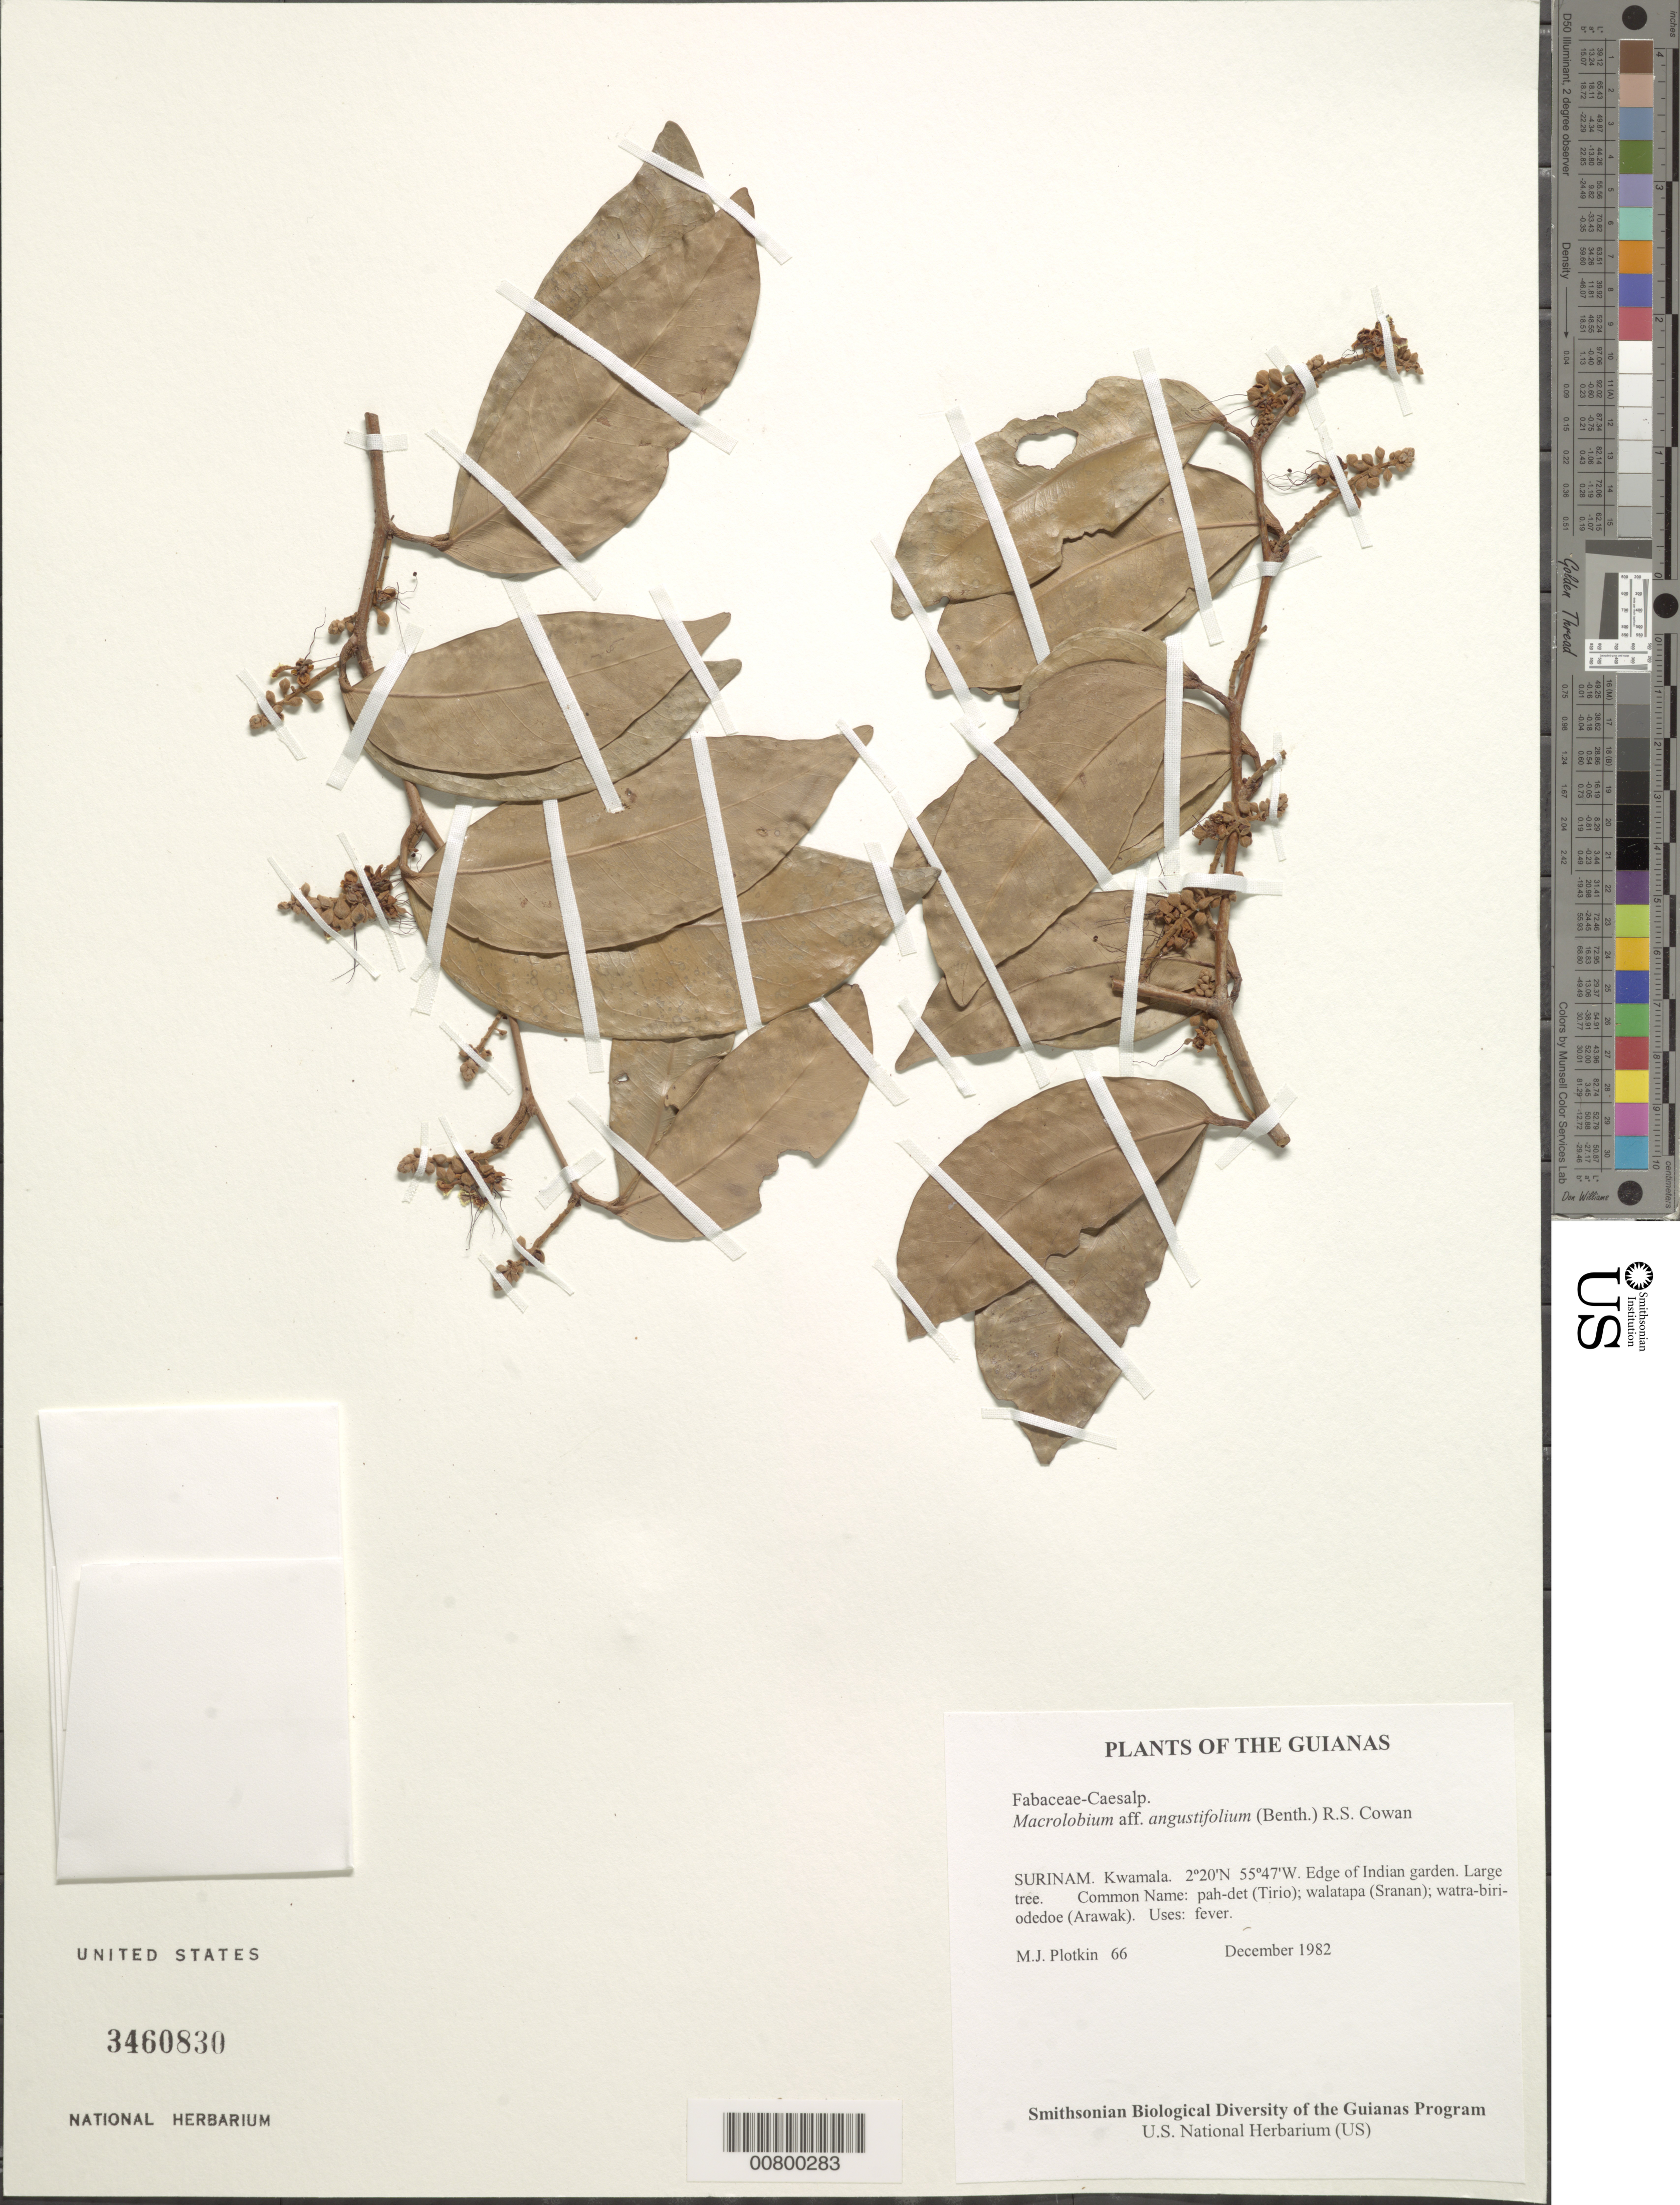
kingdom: Plantae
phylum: Tracheophyta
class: Magnoliopsida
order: Fabales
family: Fabaceae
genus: Macrolobium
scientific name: Macrolobium bifolium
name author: (Aubl.) Pers.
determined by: Trujillo, A. M.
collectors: M. Plotkin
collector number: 66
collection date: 1982-12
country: Suriname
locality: Guianas. Surinam. Kwamala. Edge of Indian garden.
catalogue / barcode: US 3460830